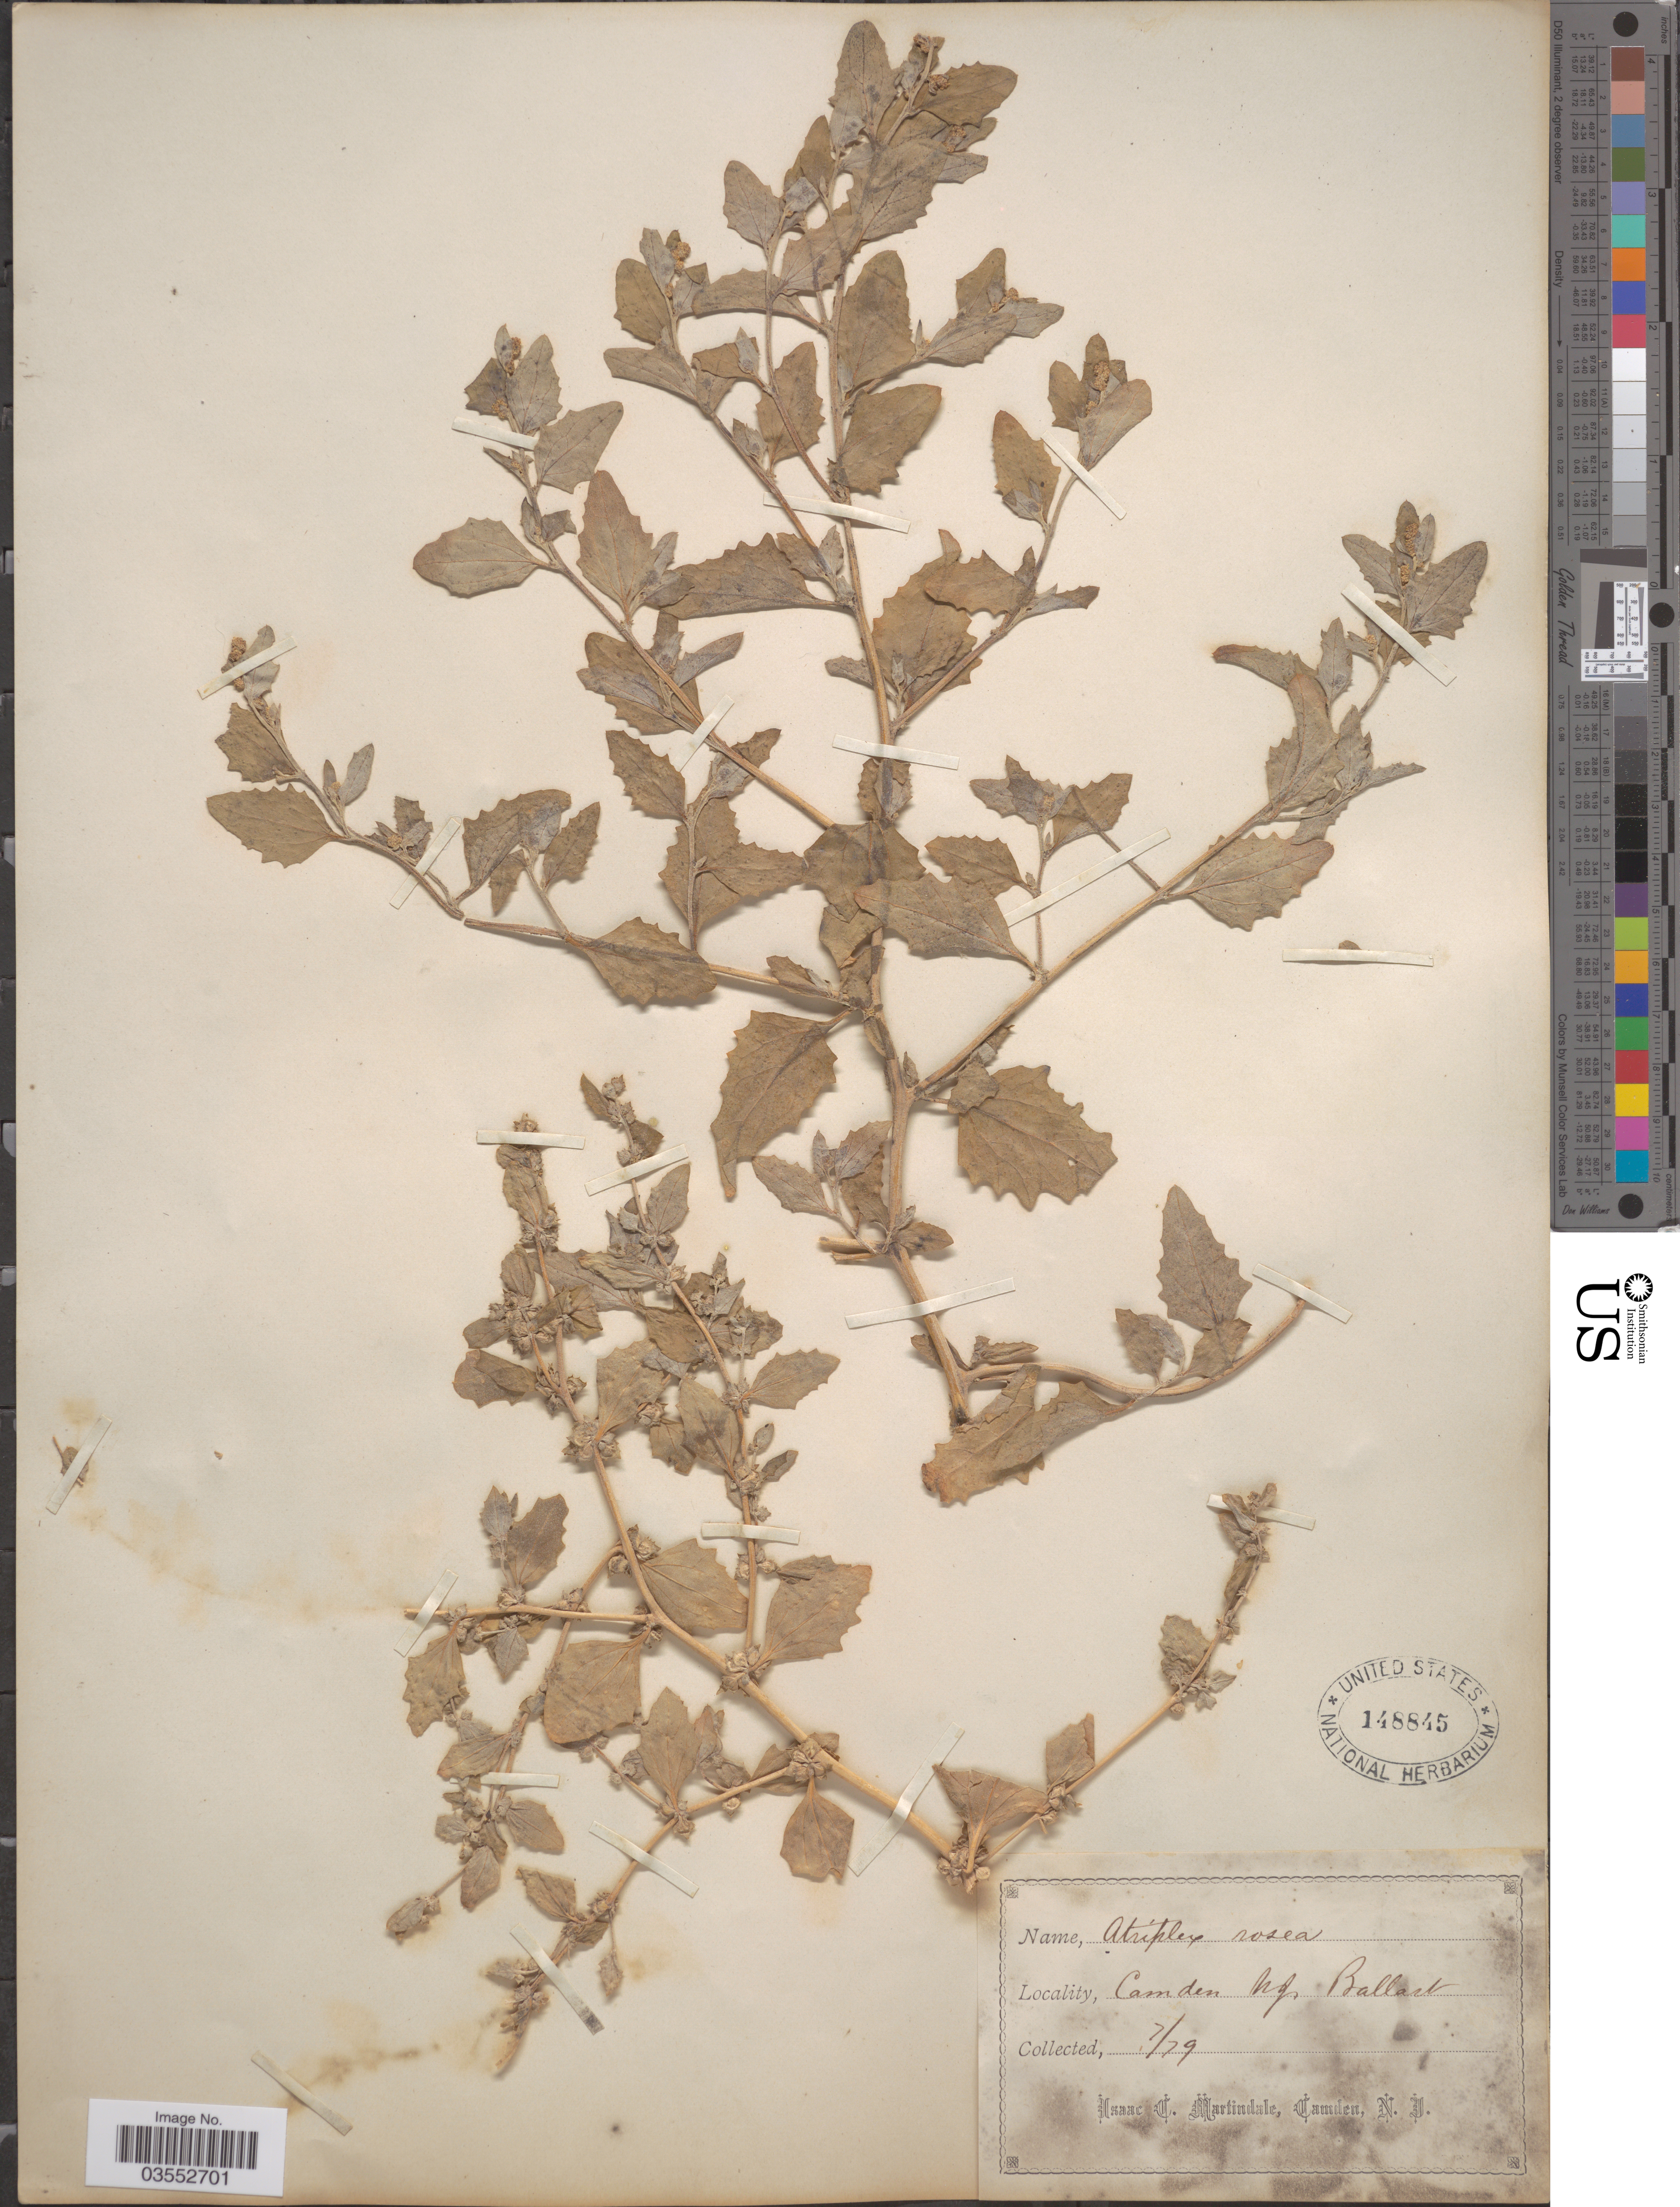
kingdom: Plantae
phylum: Tracheophyta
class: Magnoliopsida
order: Caryophyllales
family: Amaranthaceae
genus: Atriplex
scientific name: Atriplex rosea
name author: L.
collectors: I. C. Martindale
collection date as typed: Transcribed d/m/y: /7/79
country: United States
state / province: New Jersey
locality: Camden. Ballast.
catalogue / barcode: US 148845